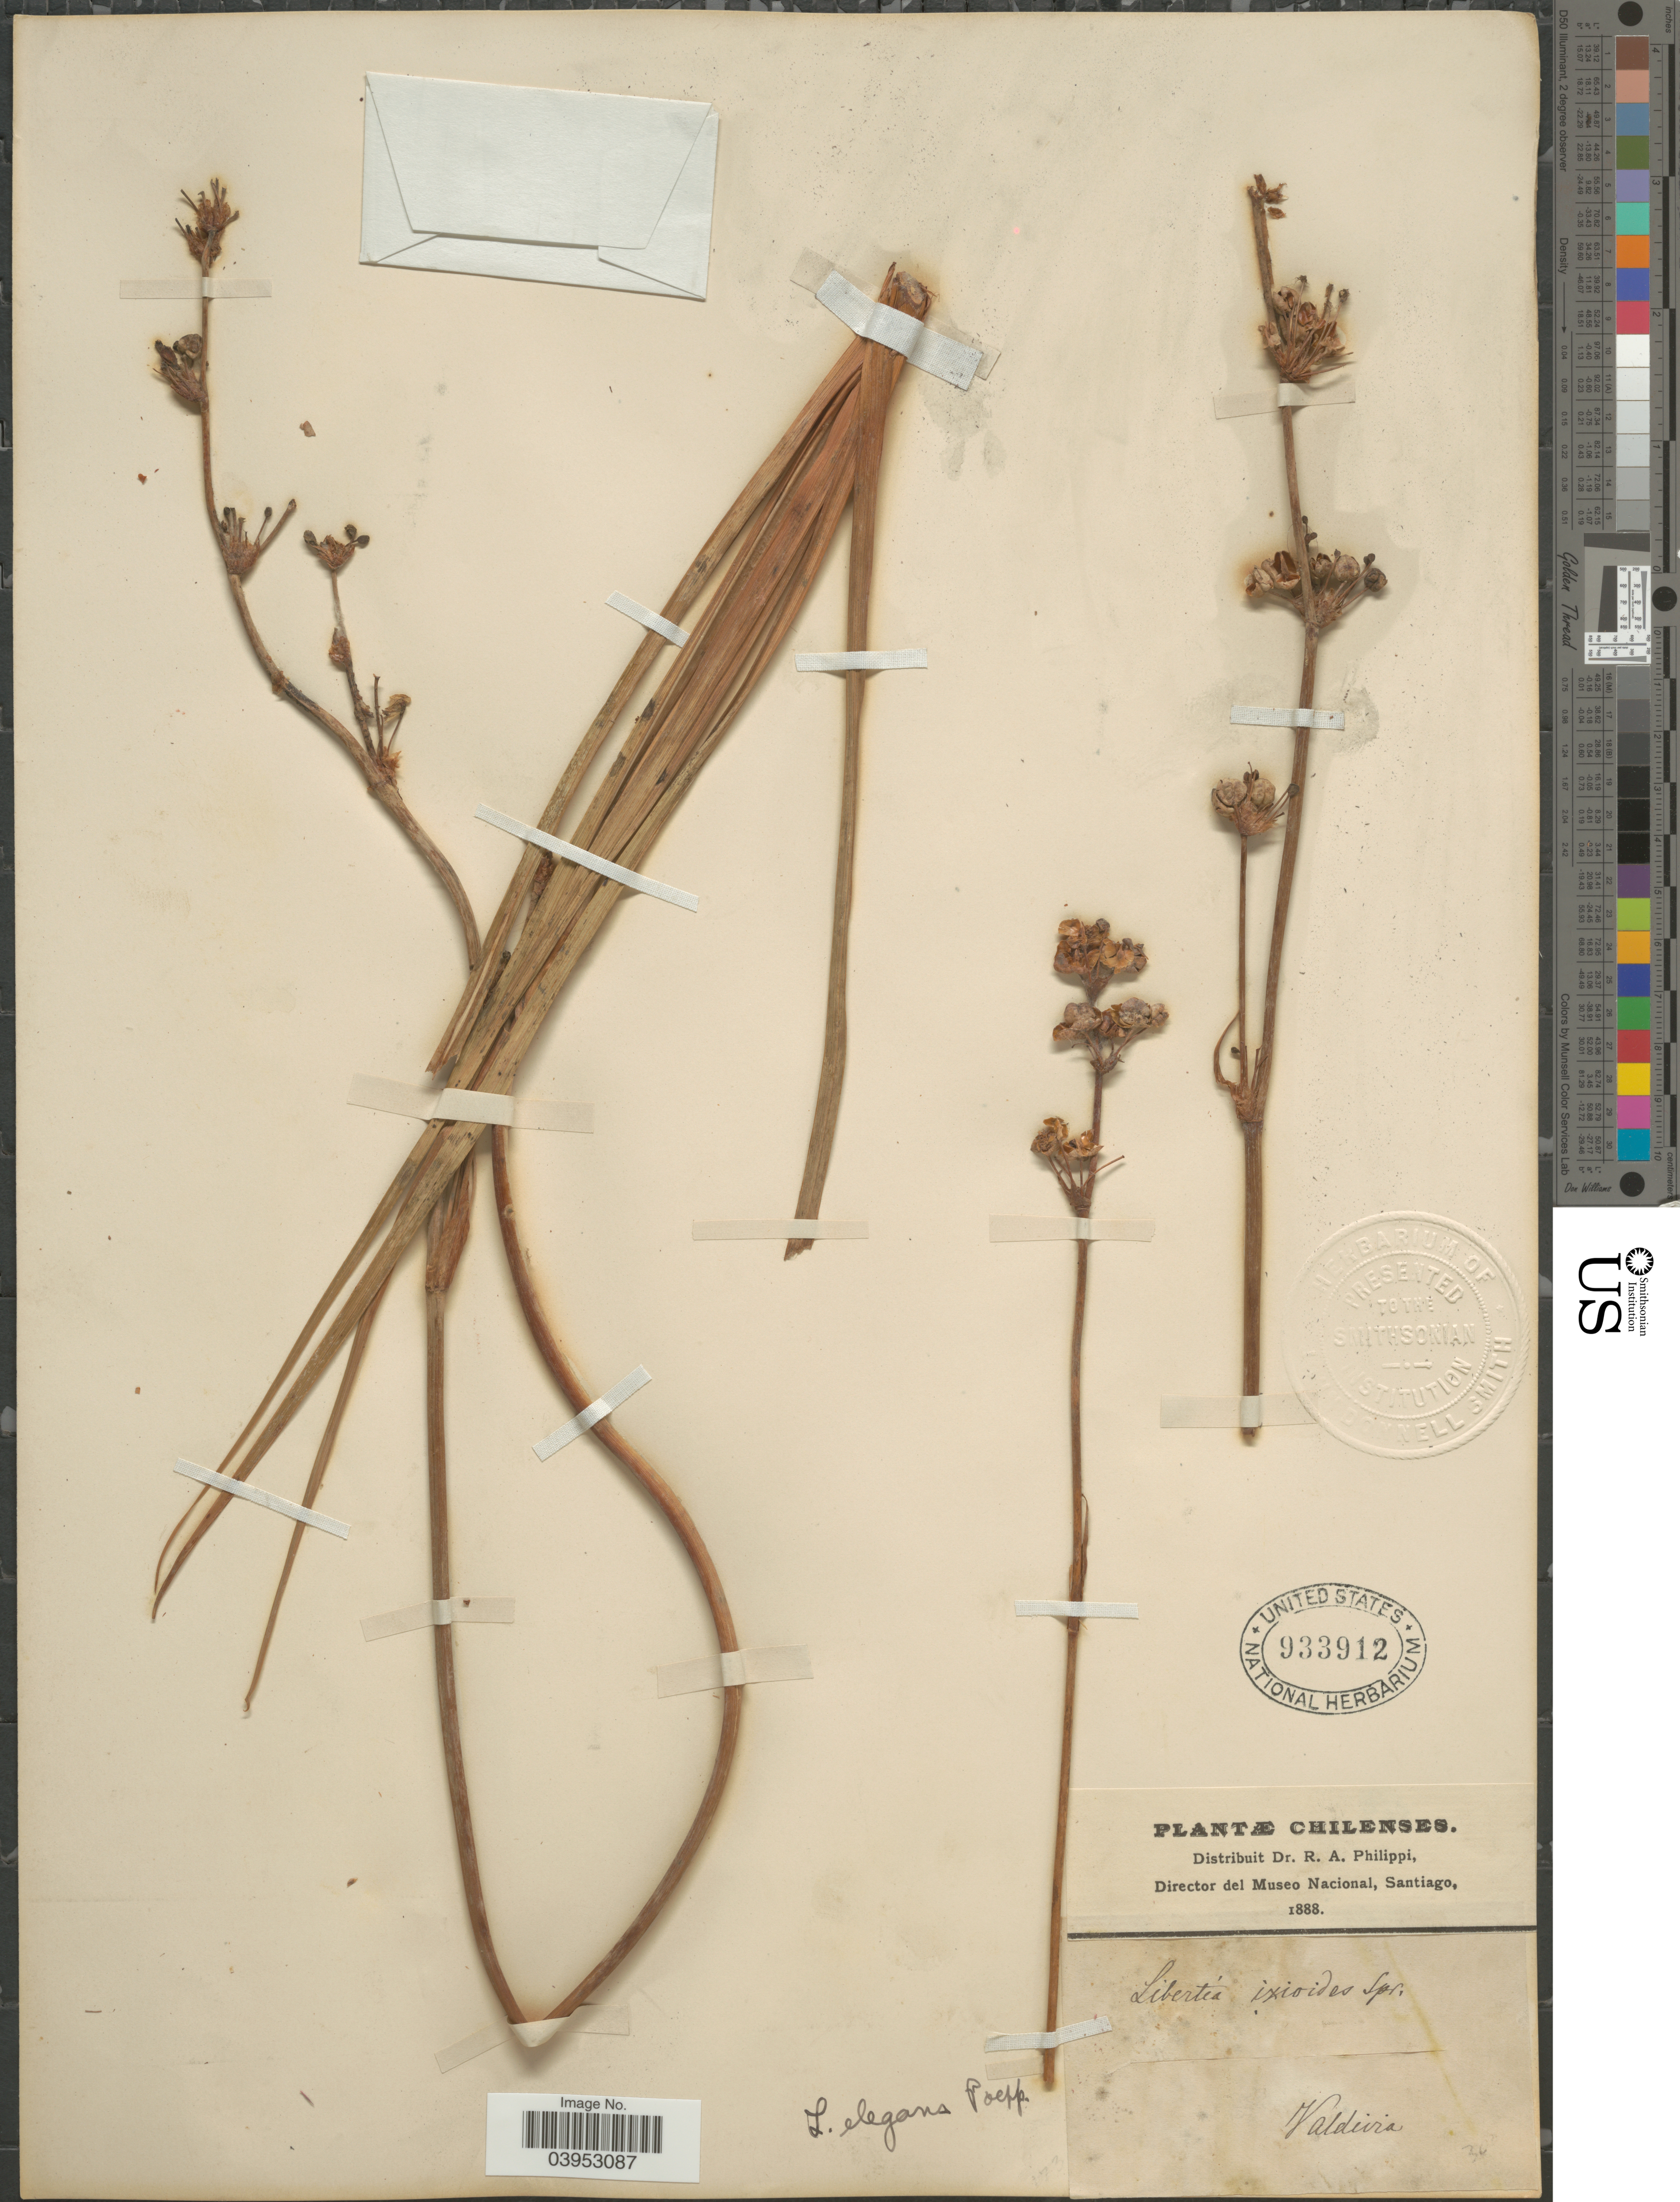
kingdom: Plantae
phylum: Tracheophyta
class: Liliopsida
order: Asparagales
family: Iridaceae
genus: Libertia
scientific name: Libertia chilensis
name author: (Molina) Gunckel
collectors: ex. herb. R.A. Philippi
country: Chile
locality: Valdivia.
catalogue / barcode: US 933912